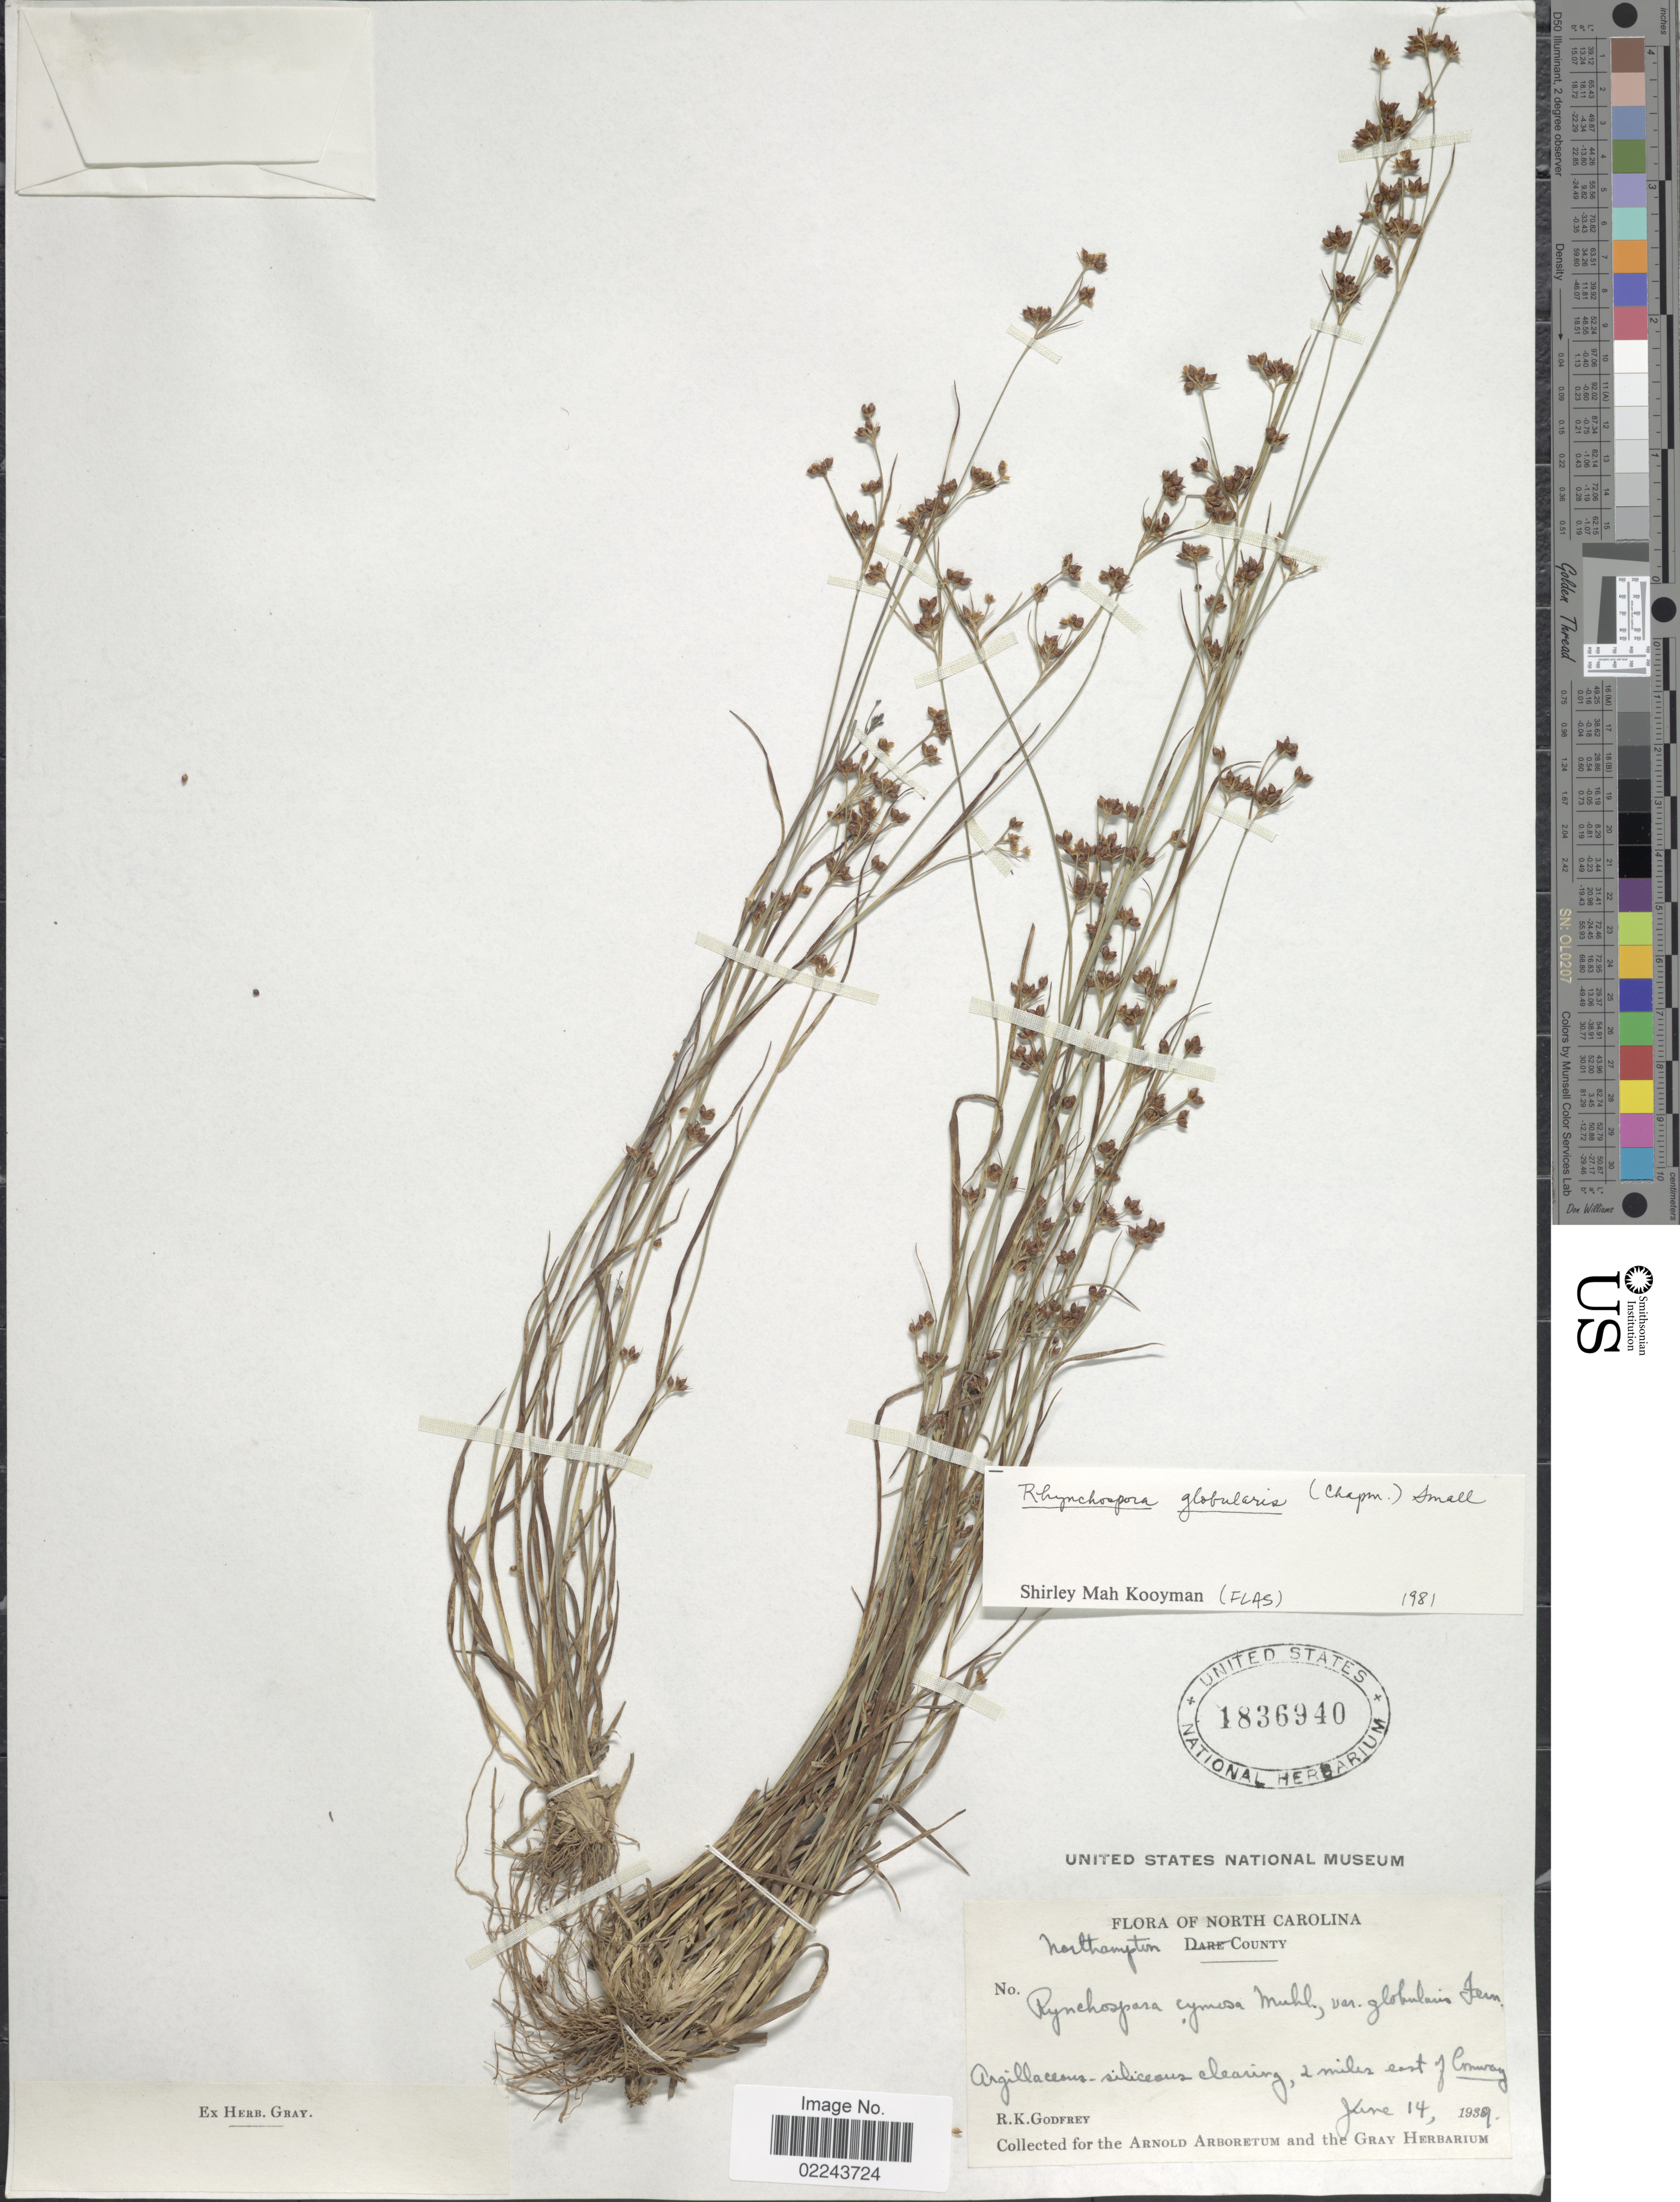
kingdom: Plantae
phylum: Tracheophyta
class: Liliopsida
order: Poales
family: Cyperaceae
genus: Rhynchospora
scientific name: Rhynchospora globularis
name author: (Chapm.) Small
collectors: R. K. Godfrey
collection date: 1939-06-14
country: United States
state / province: North Carolina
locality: Northampton County, 2 miles east of Cornway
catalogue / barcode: US 1836940